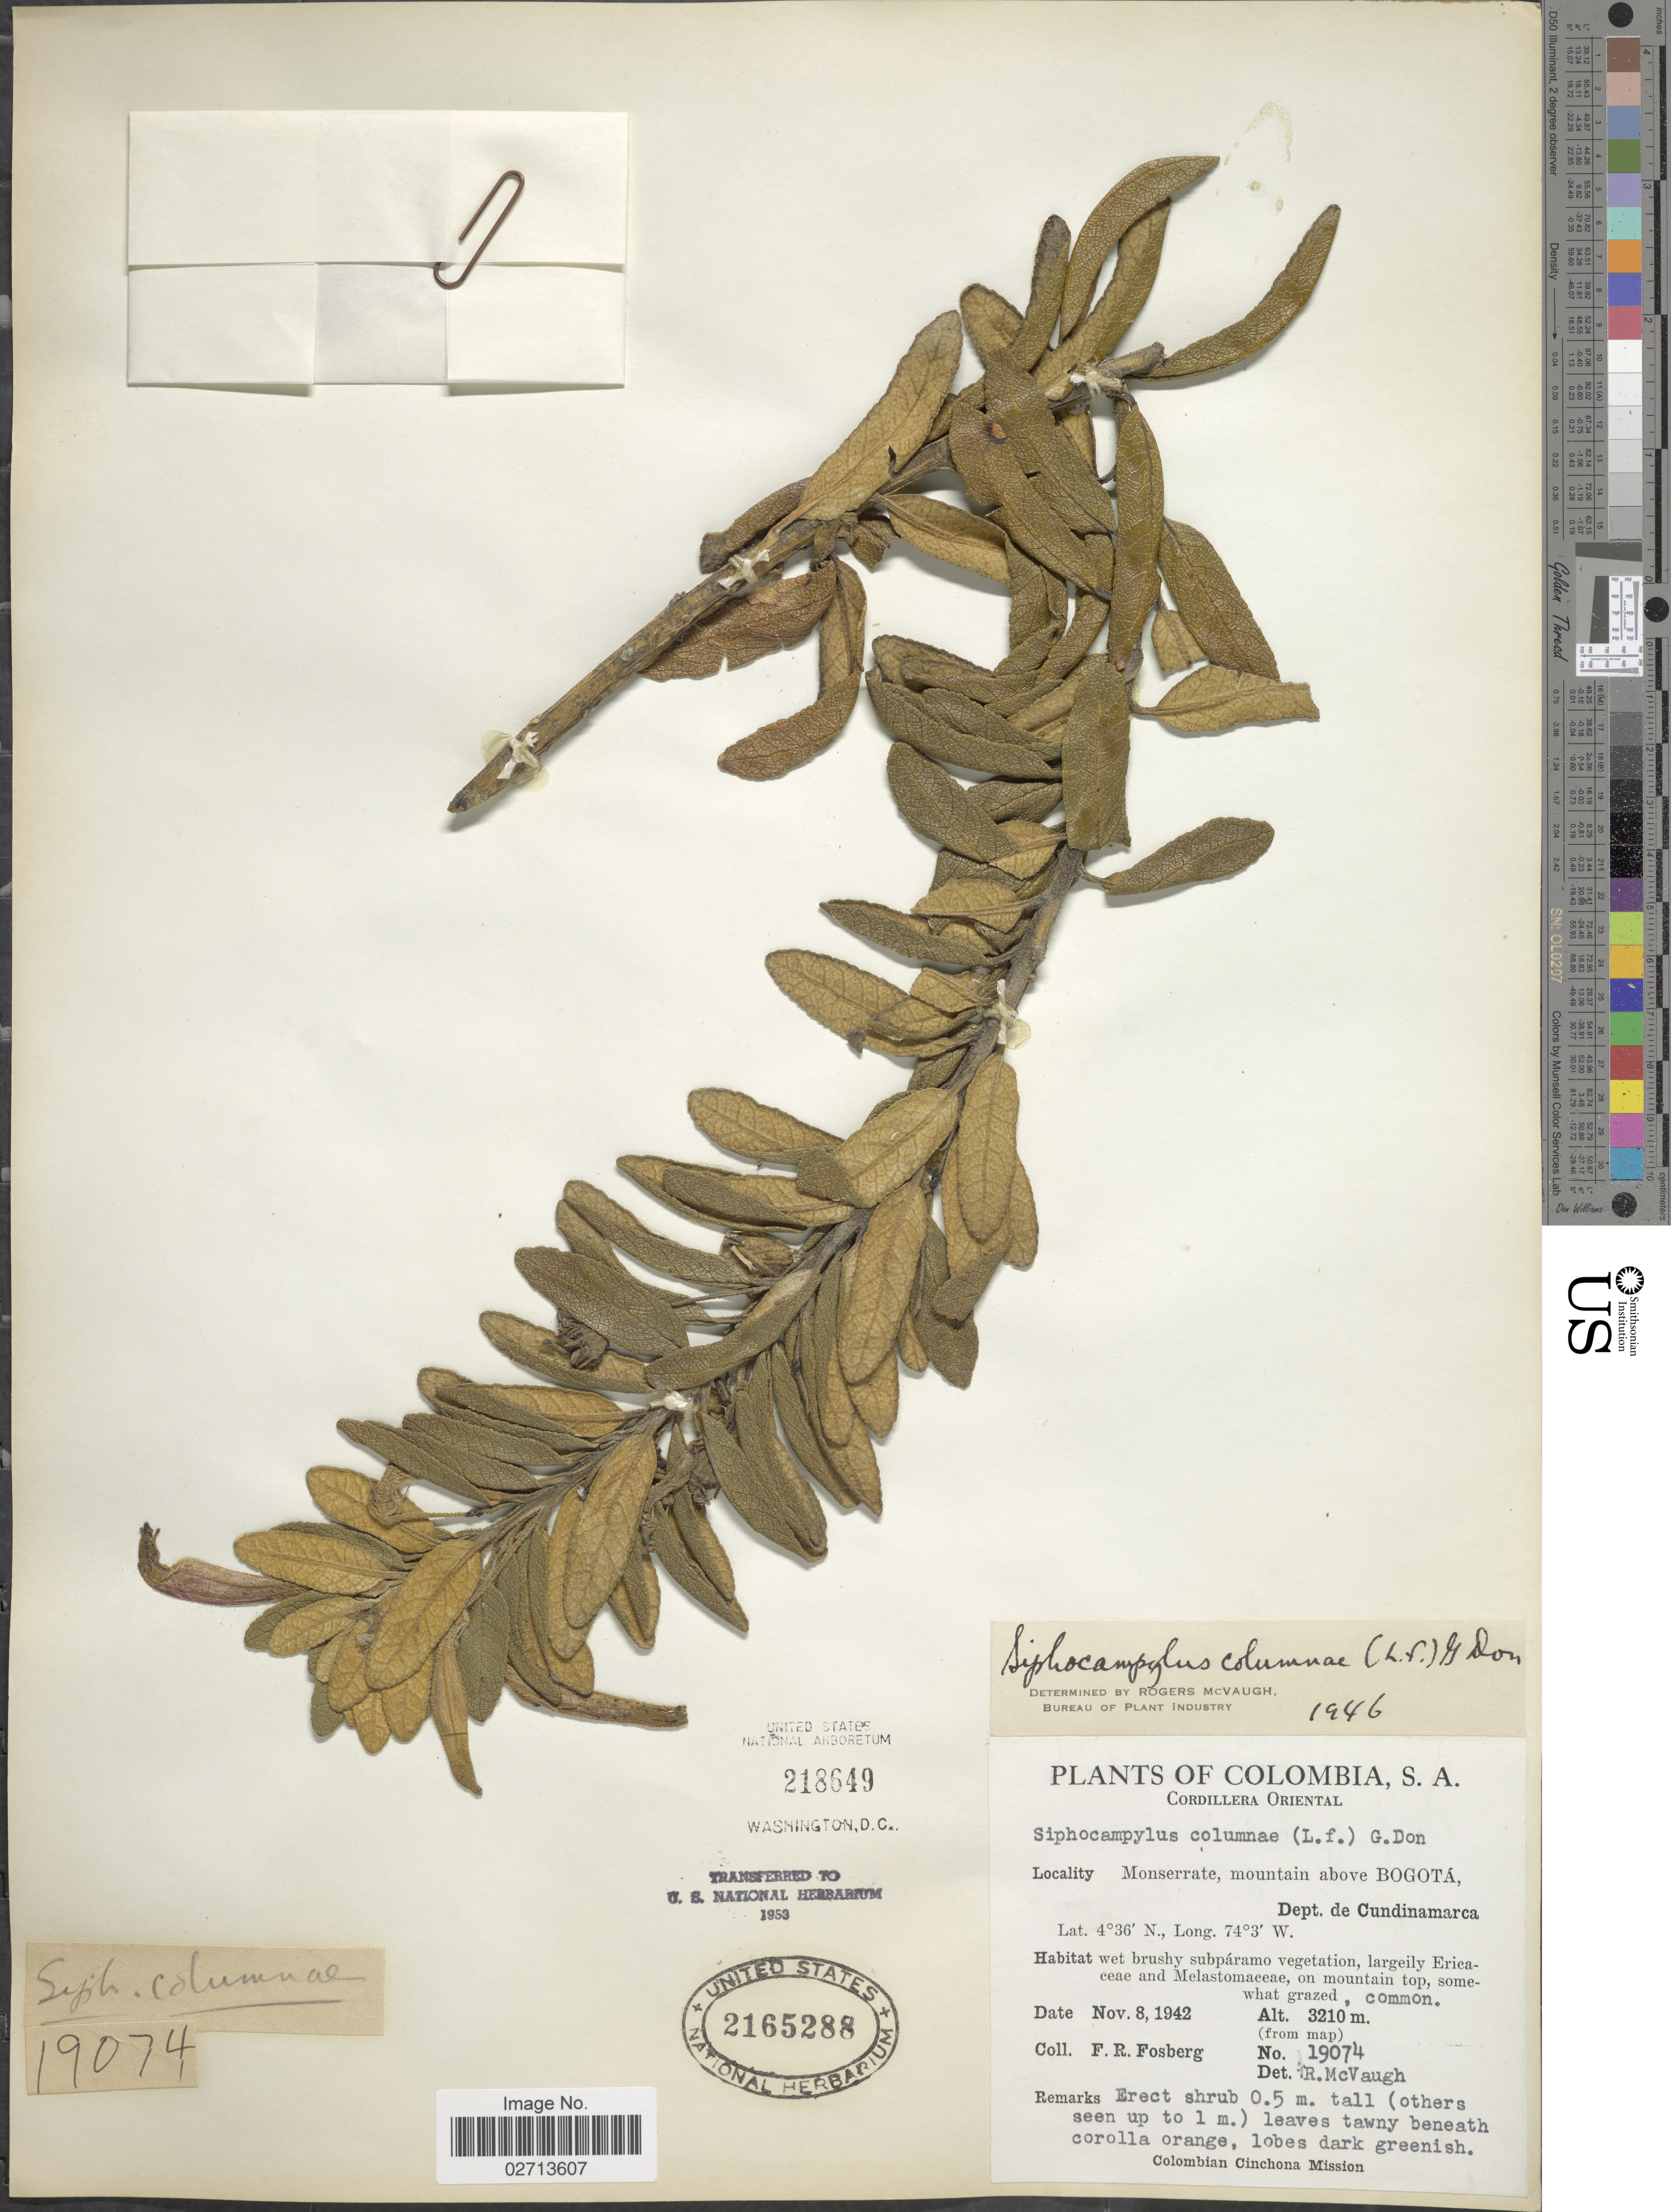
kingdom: Plantae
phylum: Tracheophyta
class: Magnoliopsida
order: Asterales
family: Campanulaceae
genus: Siphocampylus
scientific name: Siphocampylus columnae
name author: (L. f.) G. Don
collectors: F. R. Fosberg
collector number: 19074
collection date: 1942-11-08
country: Colombia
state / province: Cundinamarca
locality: S.A. Cordillera Oriental. Monserrate, mountain above Bogota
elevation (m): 3210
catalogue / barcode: US 2165288